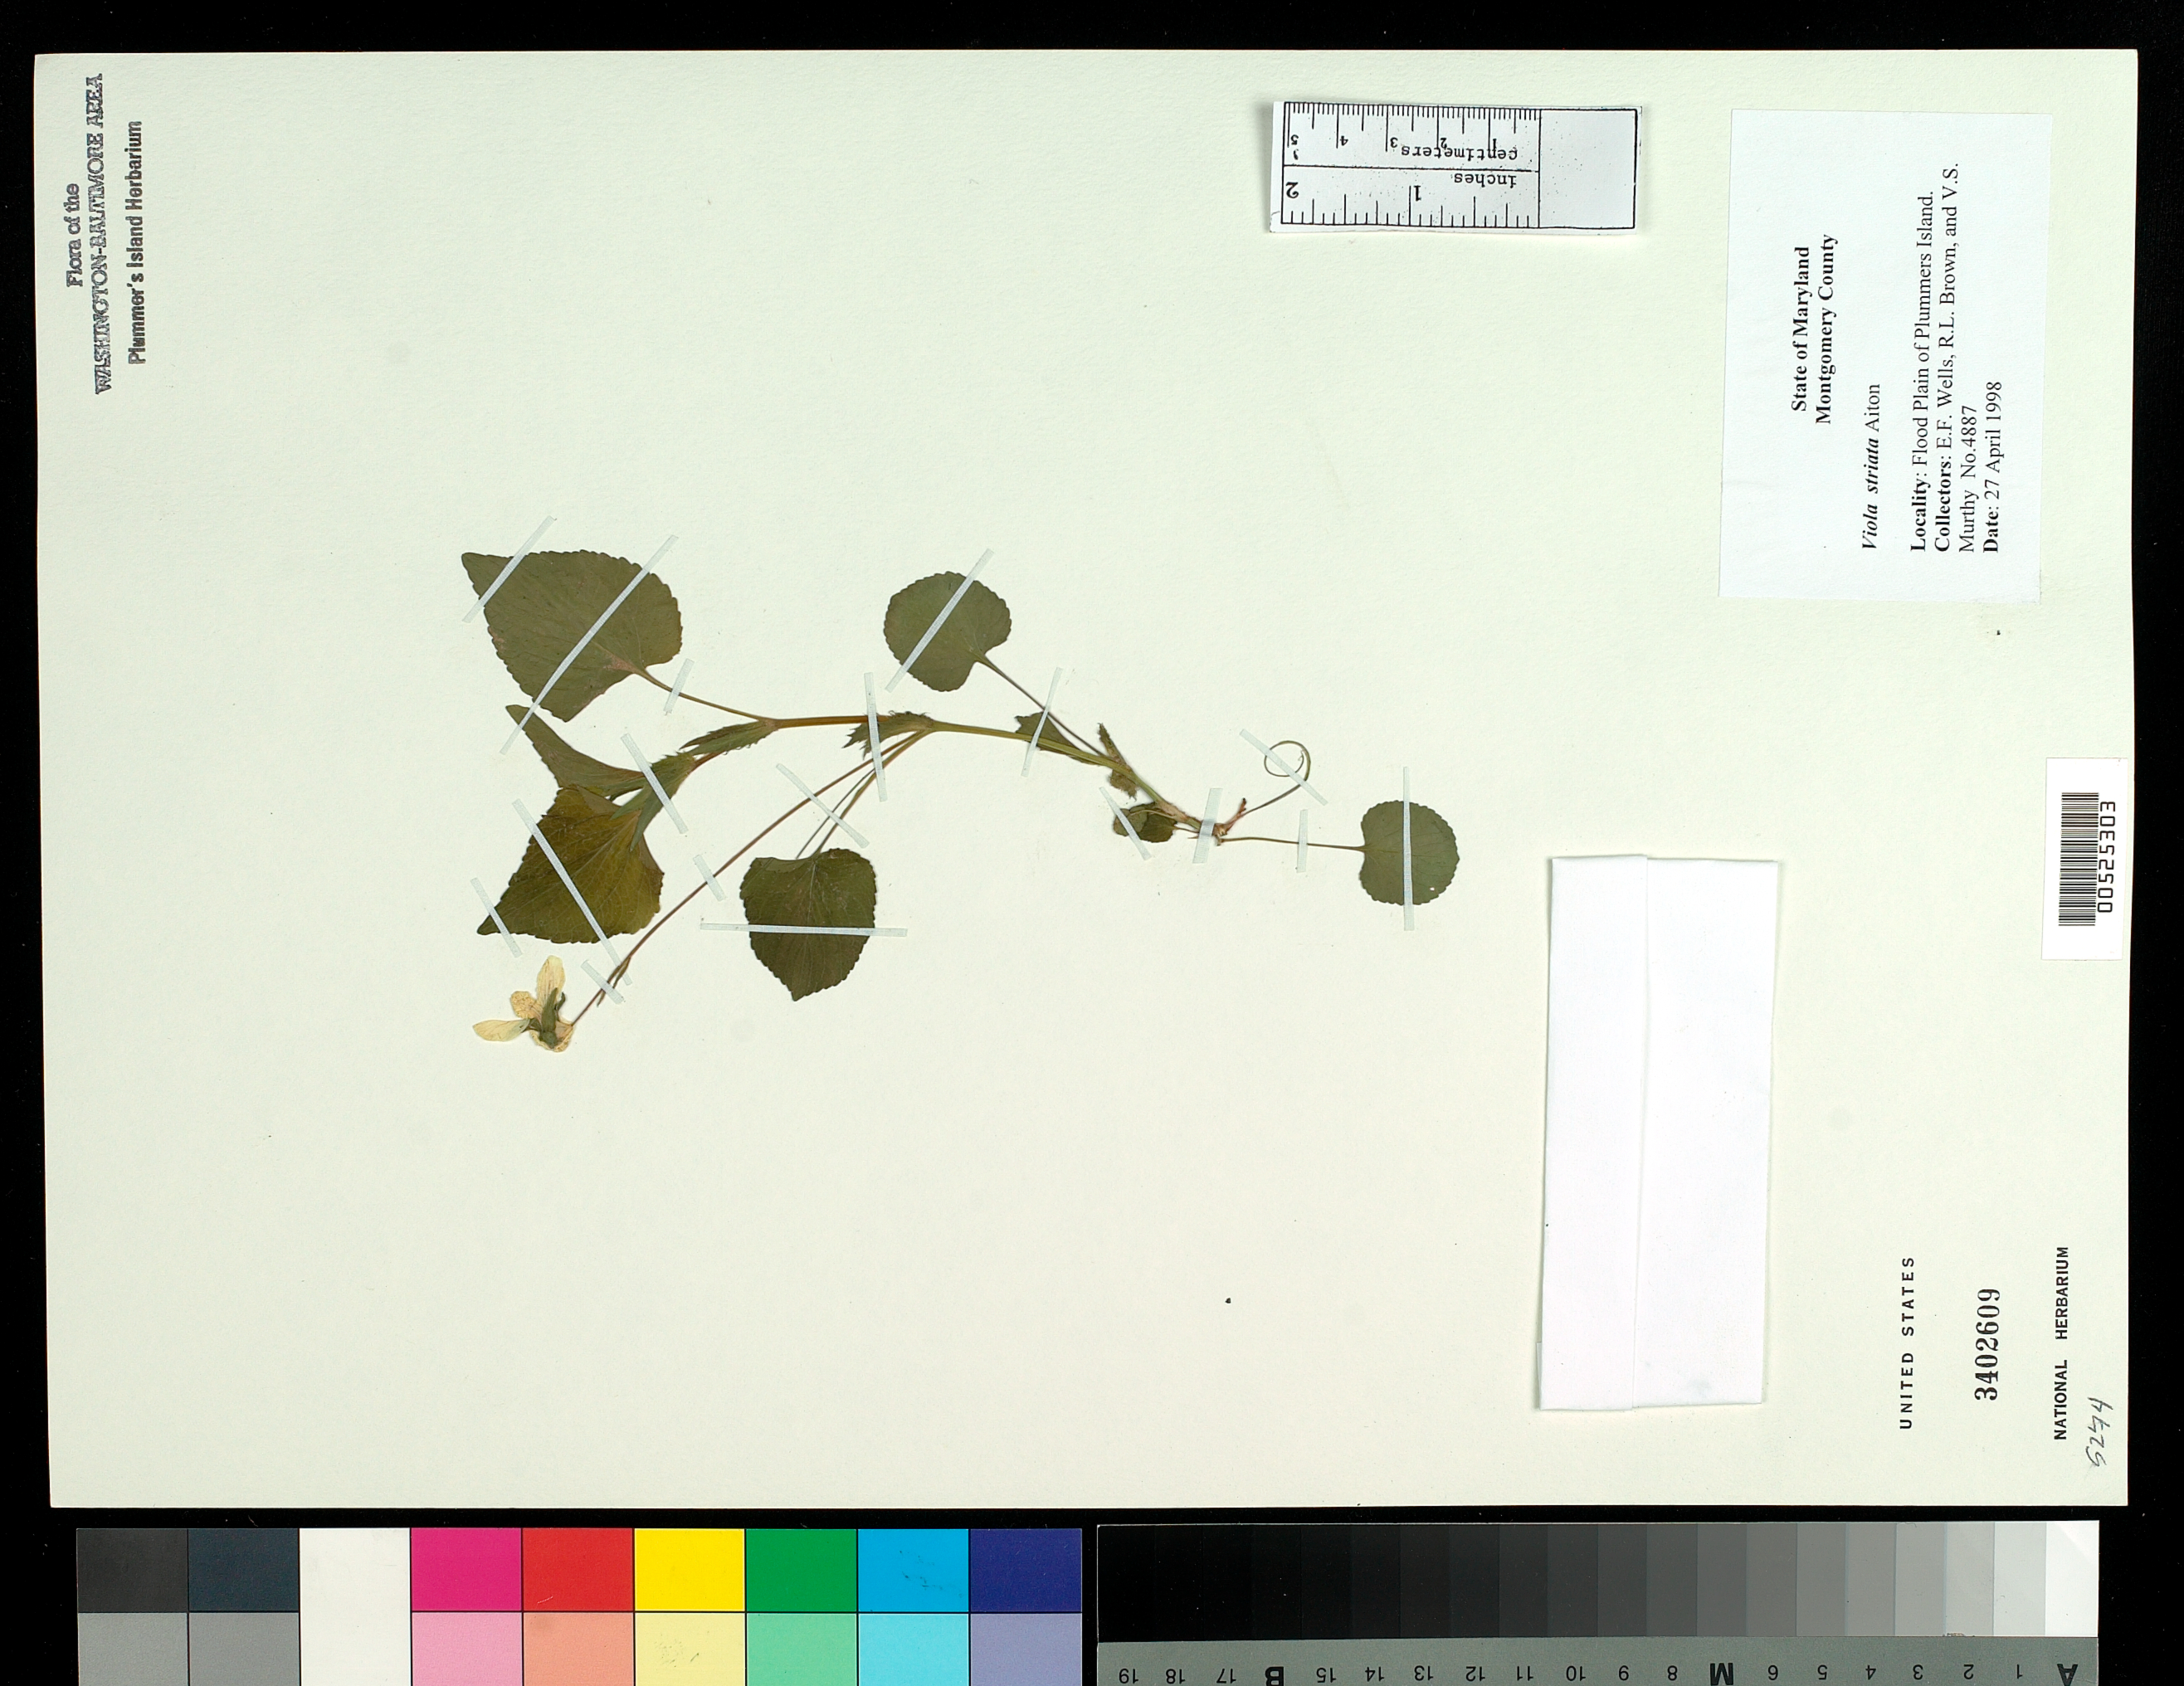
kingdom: Plantae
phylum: Tracheophyta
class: Magnoliopsida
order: Malpighiales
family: Violaceae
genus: Viola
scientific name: Viola striata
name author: Aiton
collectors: E. F. Wells, R. L. Brown & V. S. Murthy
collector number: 4887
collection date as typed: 27 Apr 1998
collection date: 1998-04-27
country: United States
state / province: Maryland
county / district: Montgomery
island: Plummers Island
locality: Flood plain of Plummers Island Plummers Island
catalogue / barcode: US 3402609